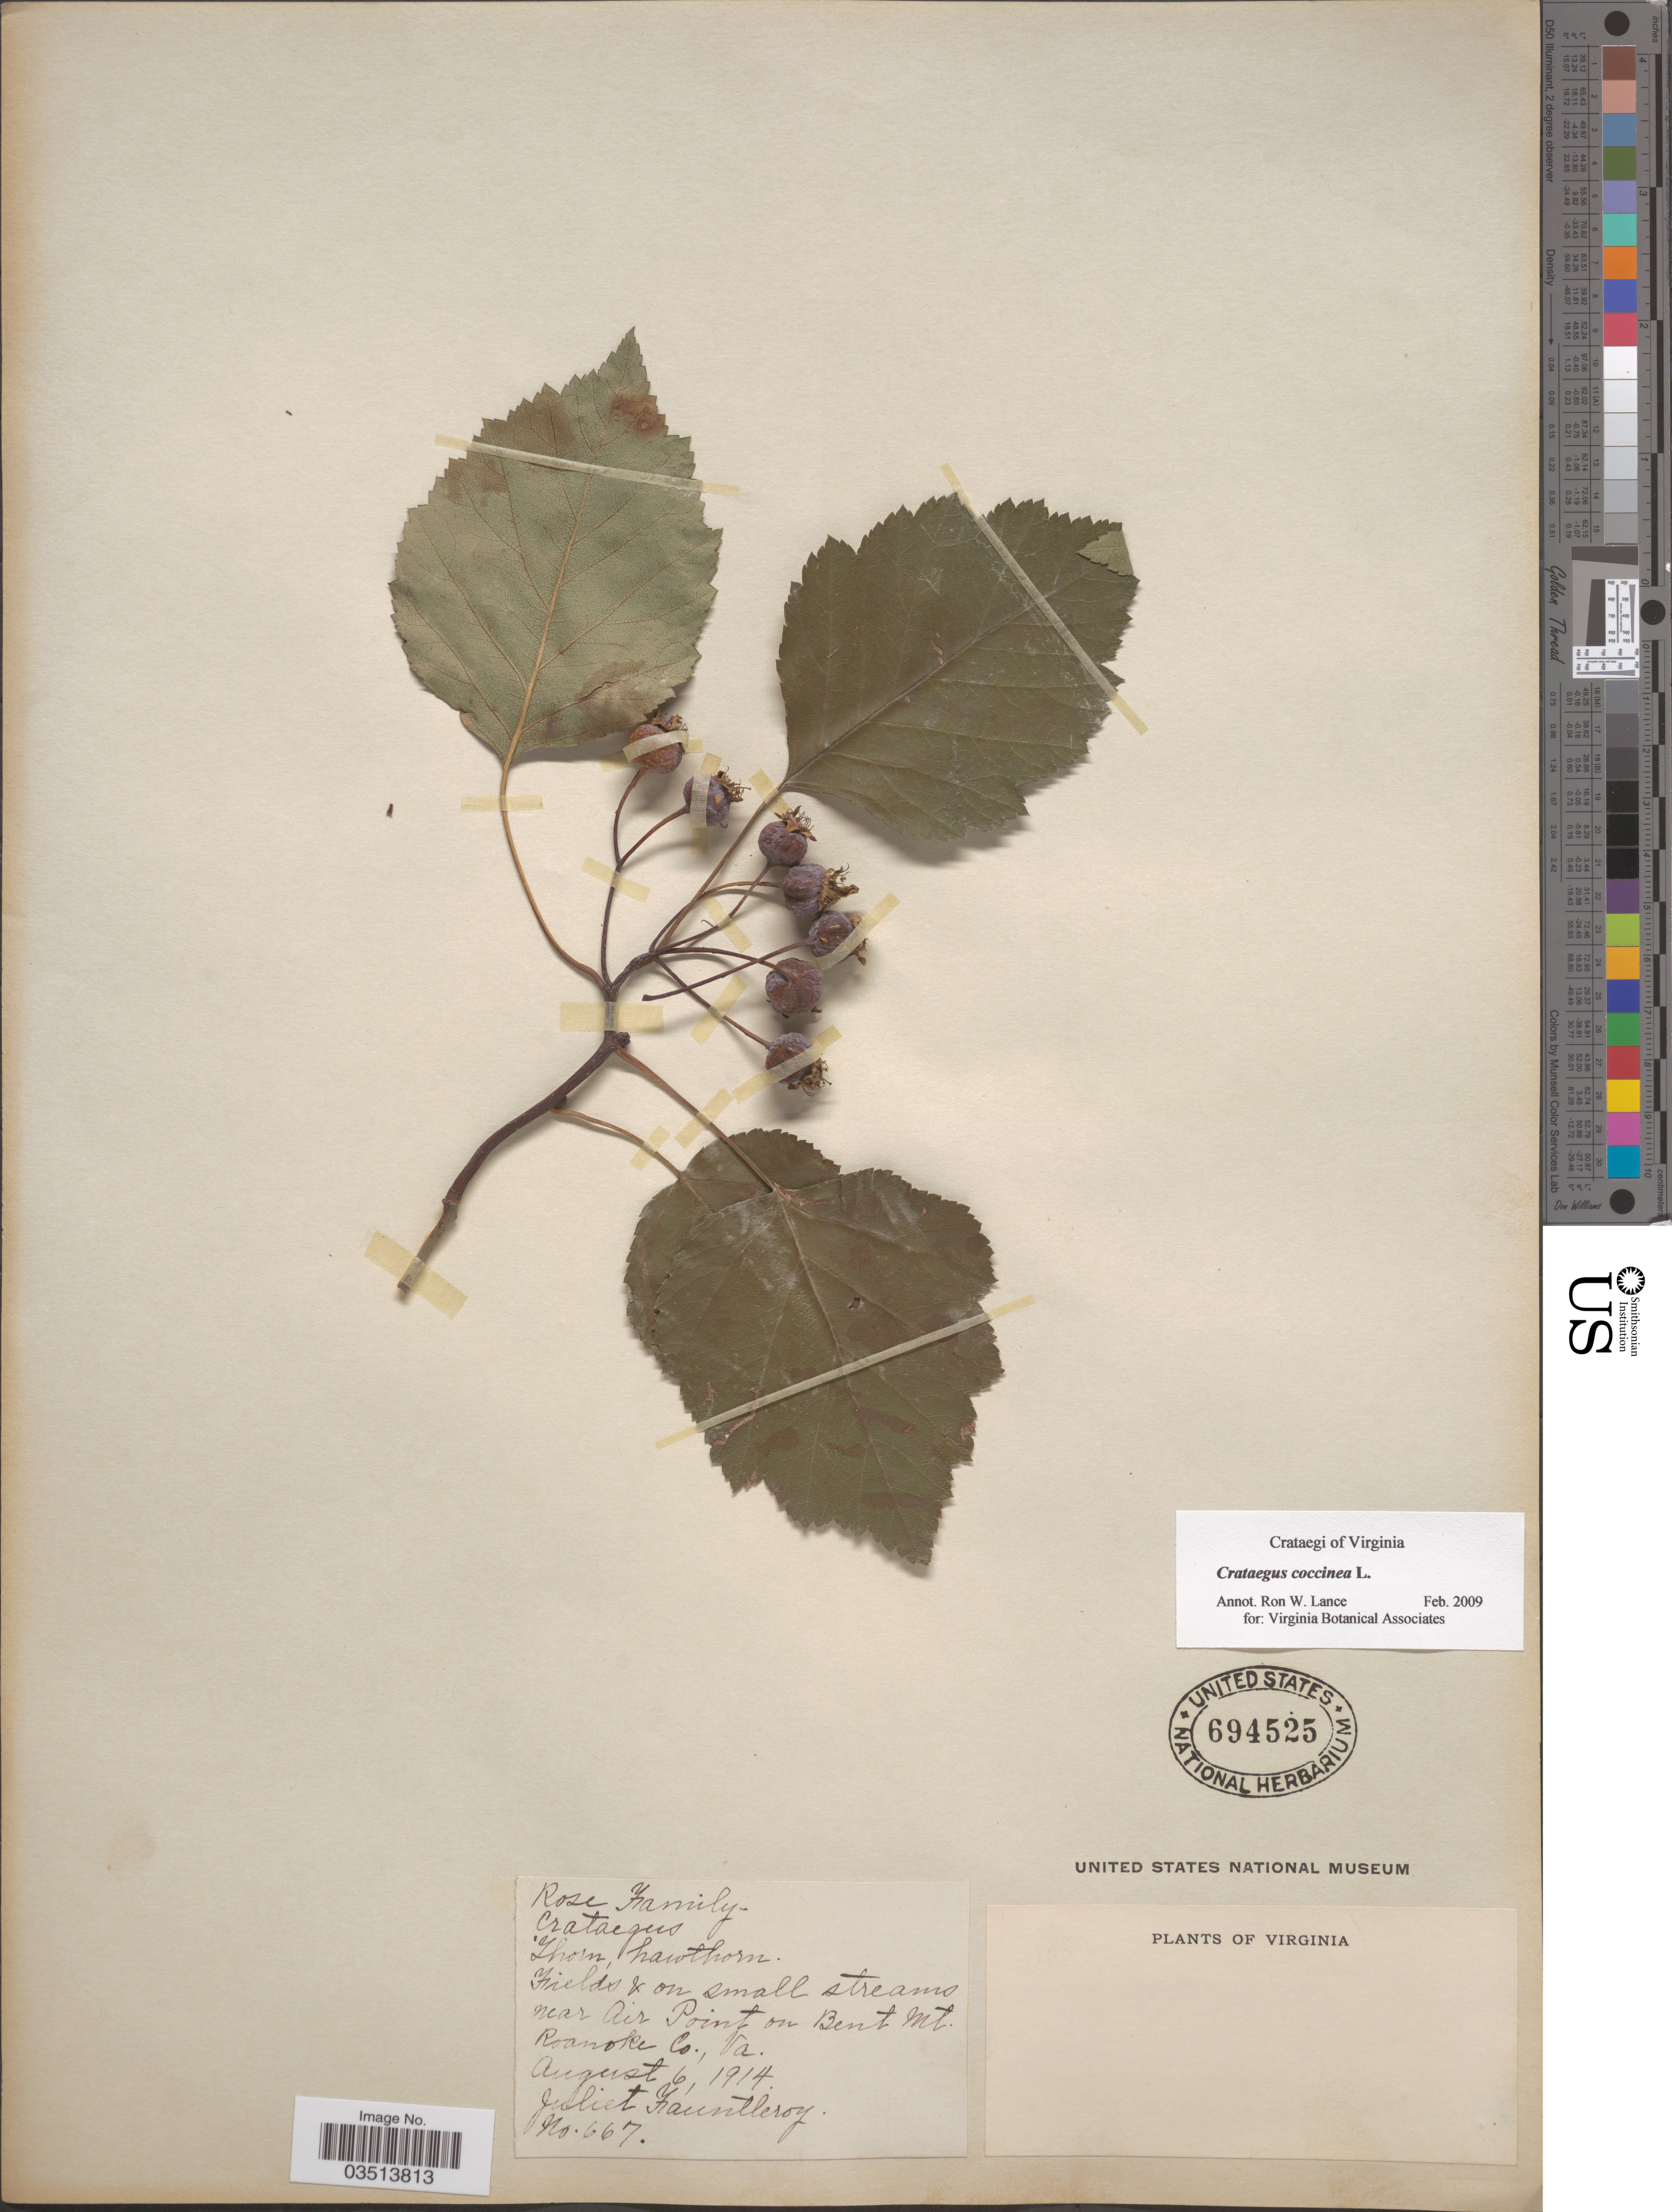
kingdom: Plantae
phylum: Tracheophyta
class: Magnoliopsida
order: Rosales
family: Rosaceae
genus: Crataegus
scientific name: Crataegus coccinea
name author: Ashe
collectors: J. Fauntleroy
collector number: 667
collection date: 1914-08-06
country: United States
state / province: Virginia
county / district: Roanoke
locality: Streams near Air Point on Bent Mt. Roanoke Co.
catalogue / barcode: US 694525